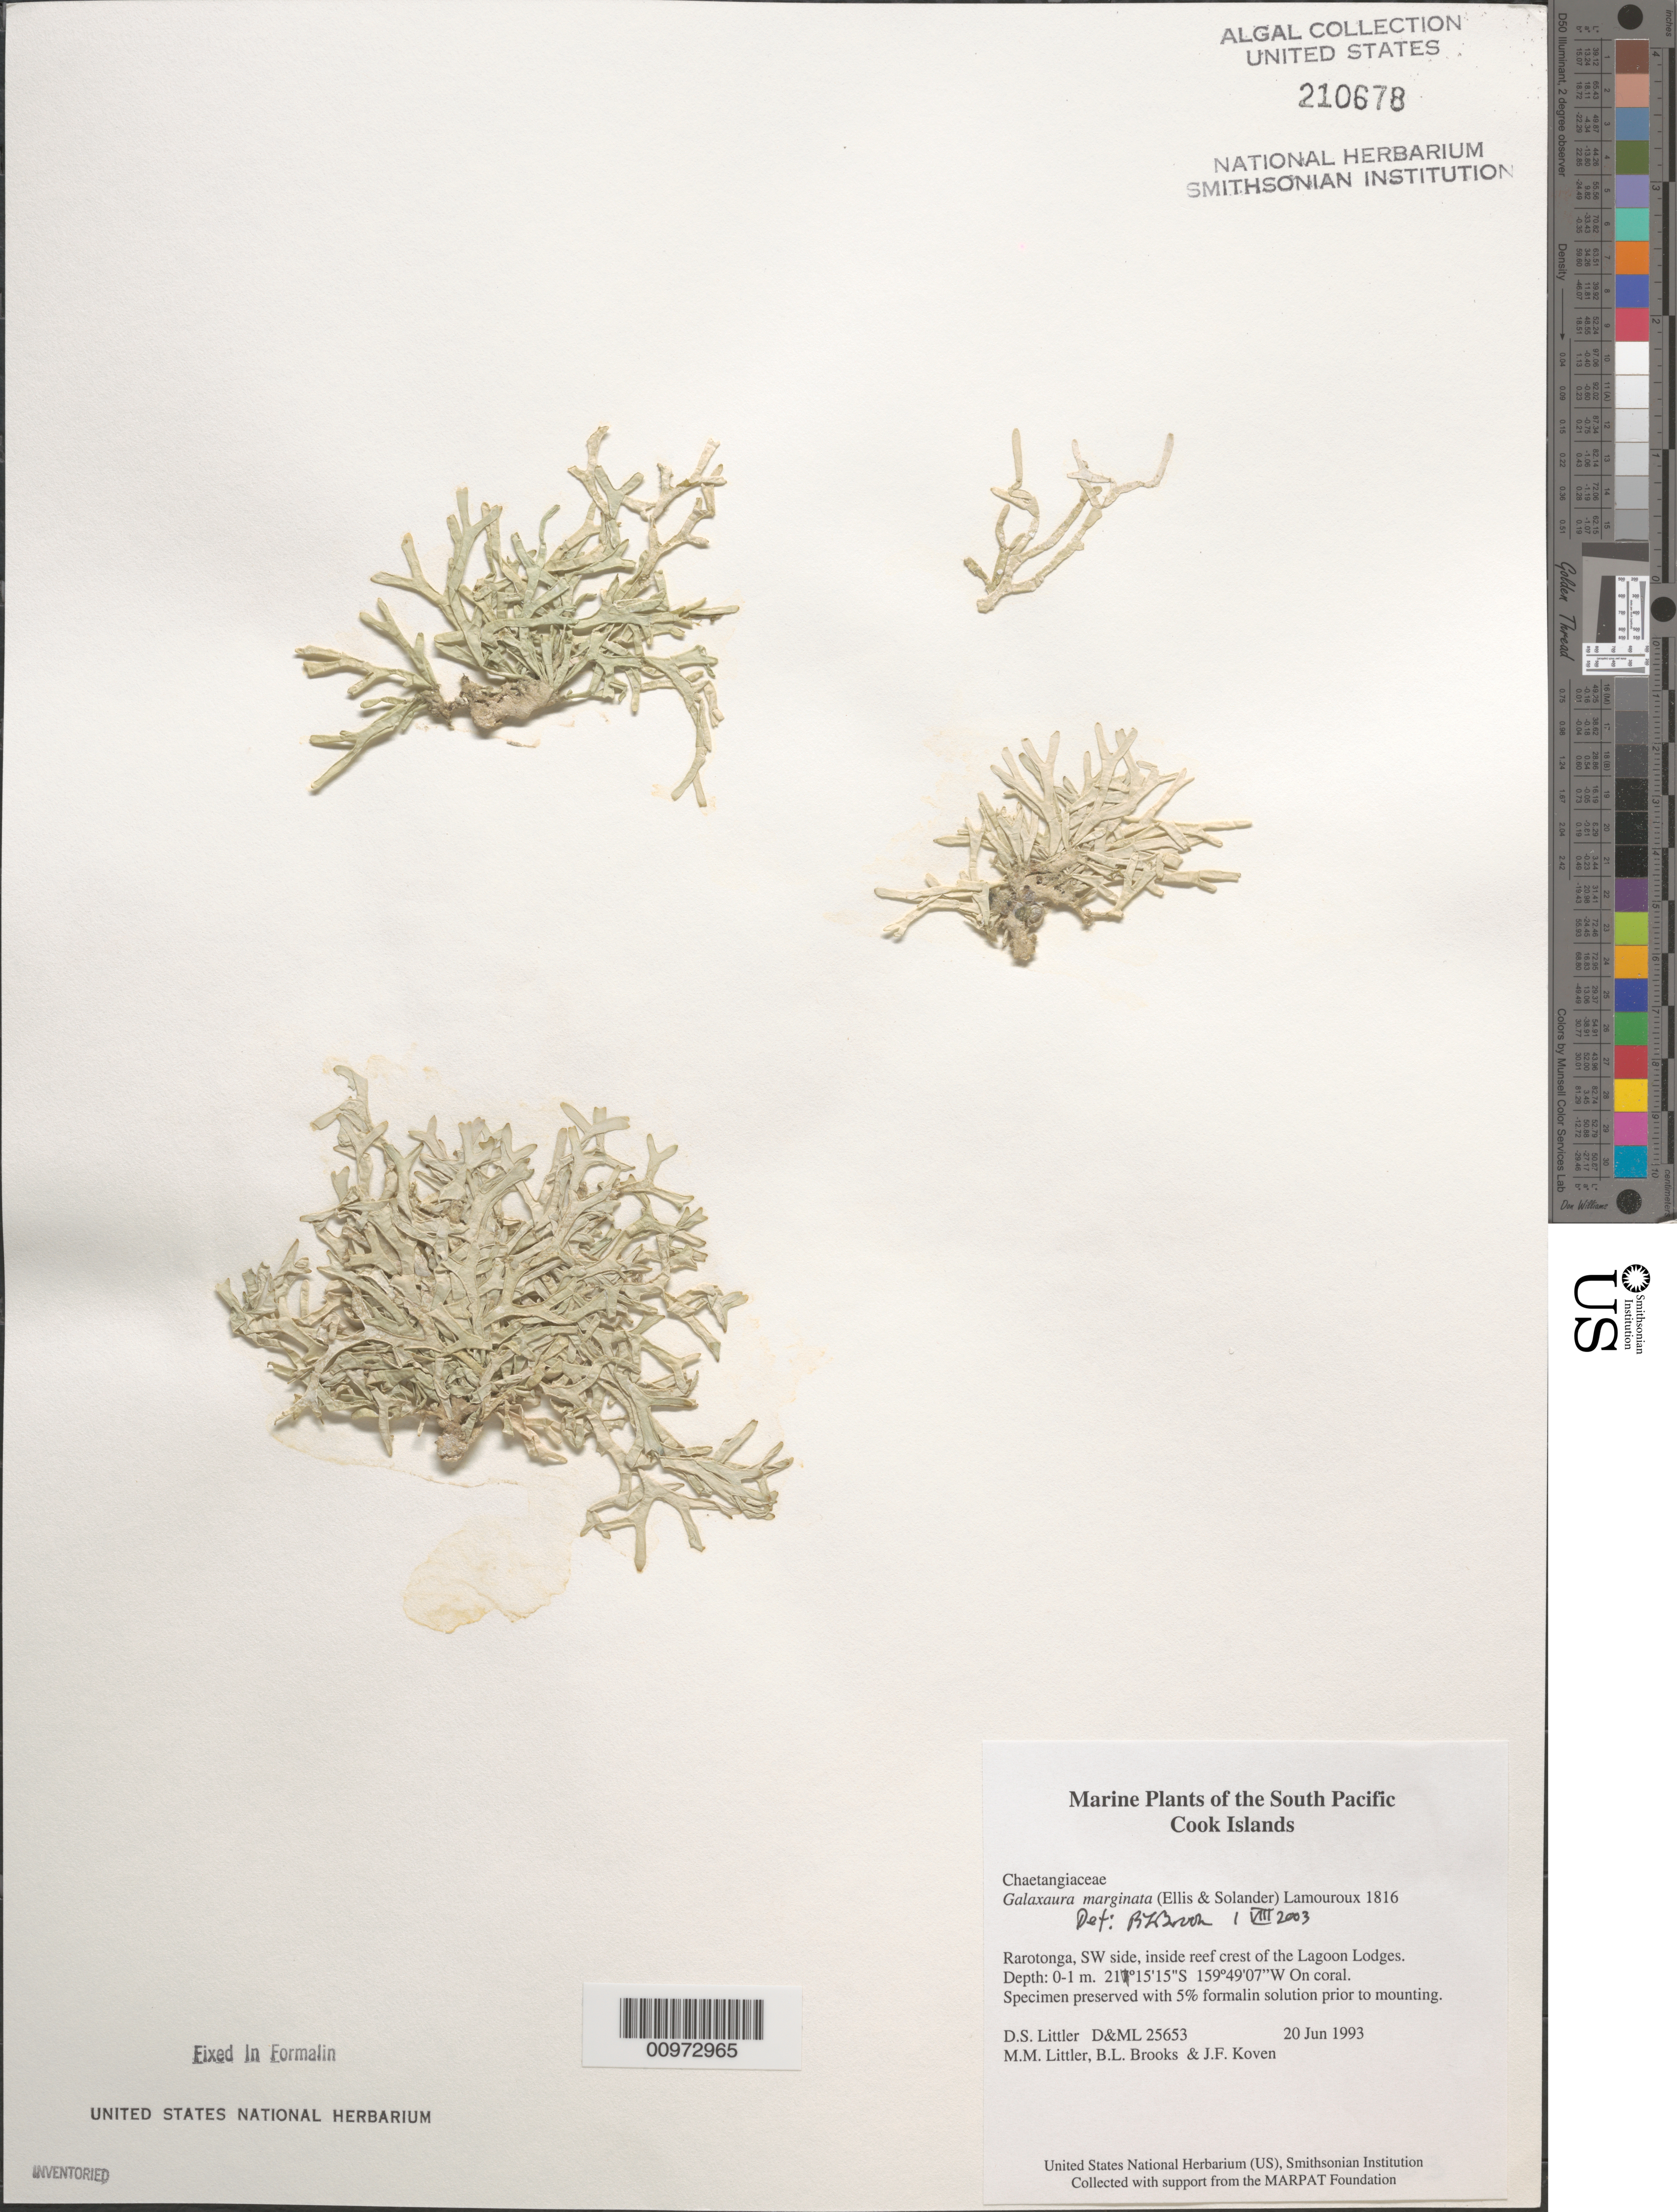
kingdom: Plantae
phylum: Rhodophyta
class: Florideophyceae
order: Nemaliales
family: Galaxauraceae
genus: Galaxaura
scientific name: Galaxaura marginata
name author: (J. Ellis & Sol.) J.V.Lamouroux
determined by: Brooks, B. L., (BOT), Smithsonian Institution - National Museum of Natural History (UNITED STATES)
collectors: D. S. Littler, M. M. Littler, B. Brooks & J. Koven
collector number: D&ML 25653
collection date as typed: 20 Jun 1993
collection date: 1993-06-20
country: Cook Islands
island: Rarotonga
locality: Lagoon Lodges, inside reef crest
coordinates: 21 15'15"S, 159 49'07"W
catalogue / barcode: US 210678